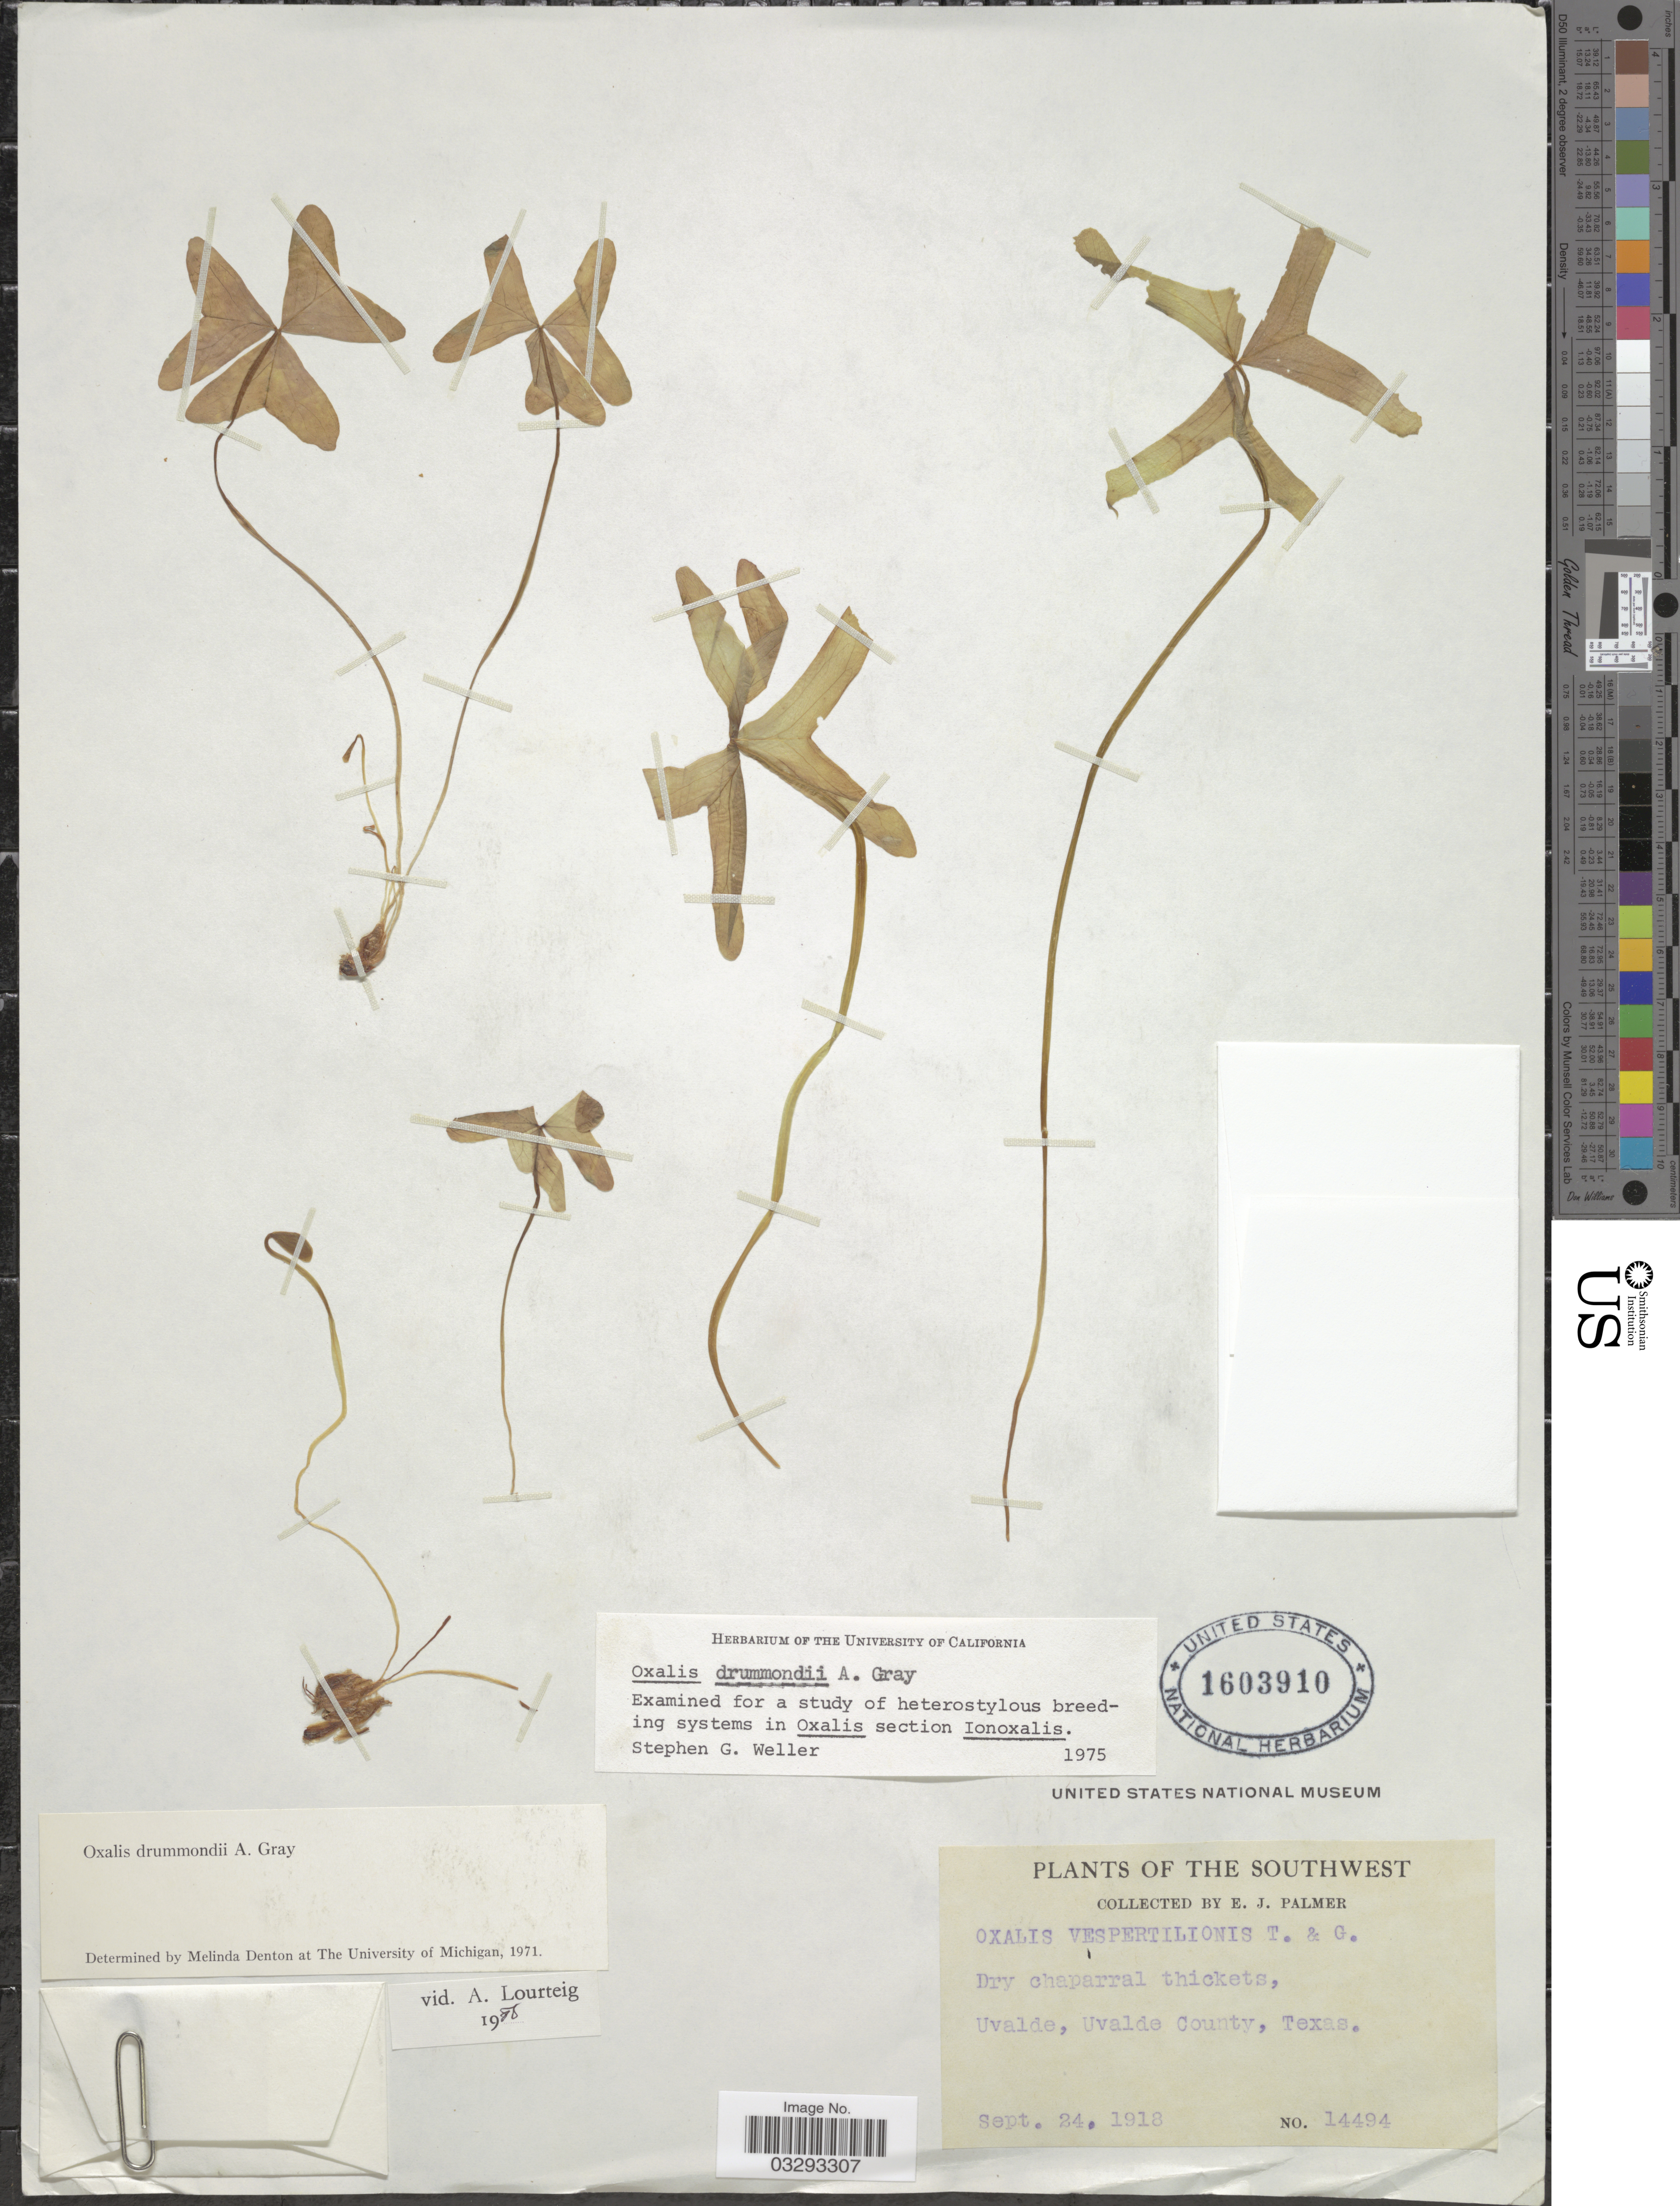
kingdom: Plantae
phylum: Tracheophyta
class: Magnoliopsida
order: Oxalidales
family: Oxalidaceae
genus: Oxalis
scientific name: Oxalis drummondii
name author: A. Gray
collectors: E. J. Palmer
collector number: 14494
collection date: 1918-09-24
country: United States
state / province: Texas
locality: Southwest. Dry chaparral thickets, Uvalde, Uvalde County.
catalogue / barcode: US 1603910